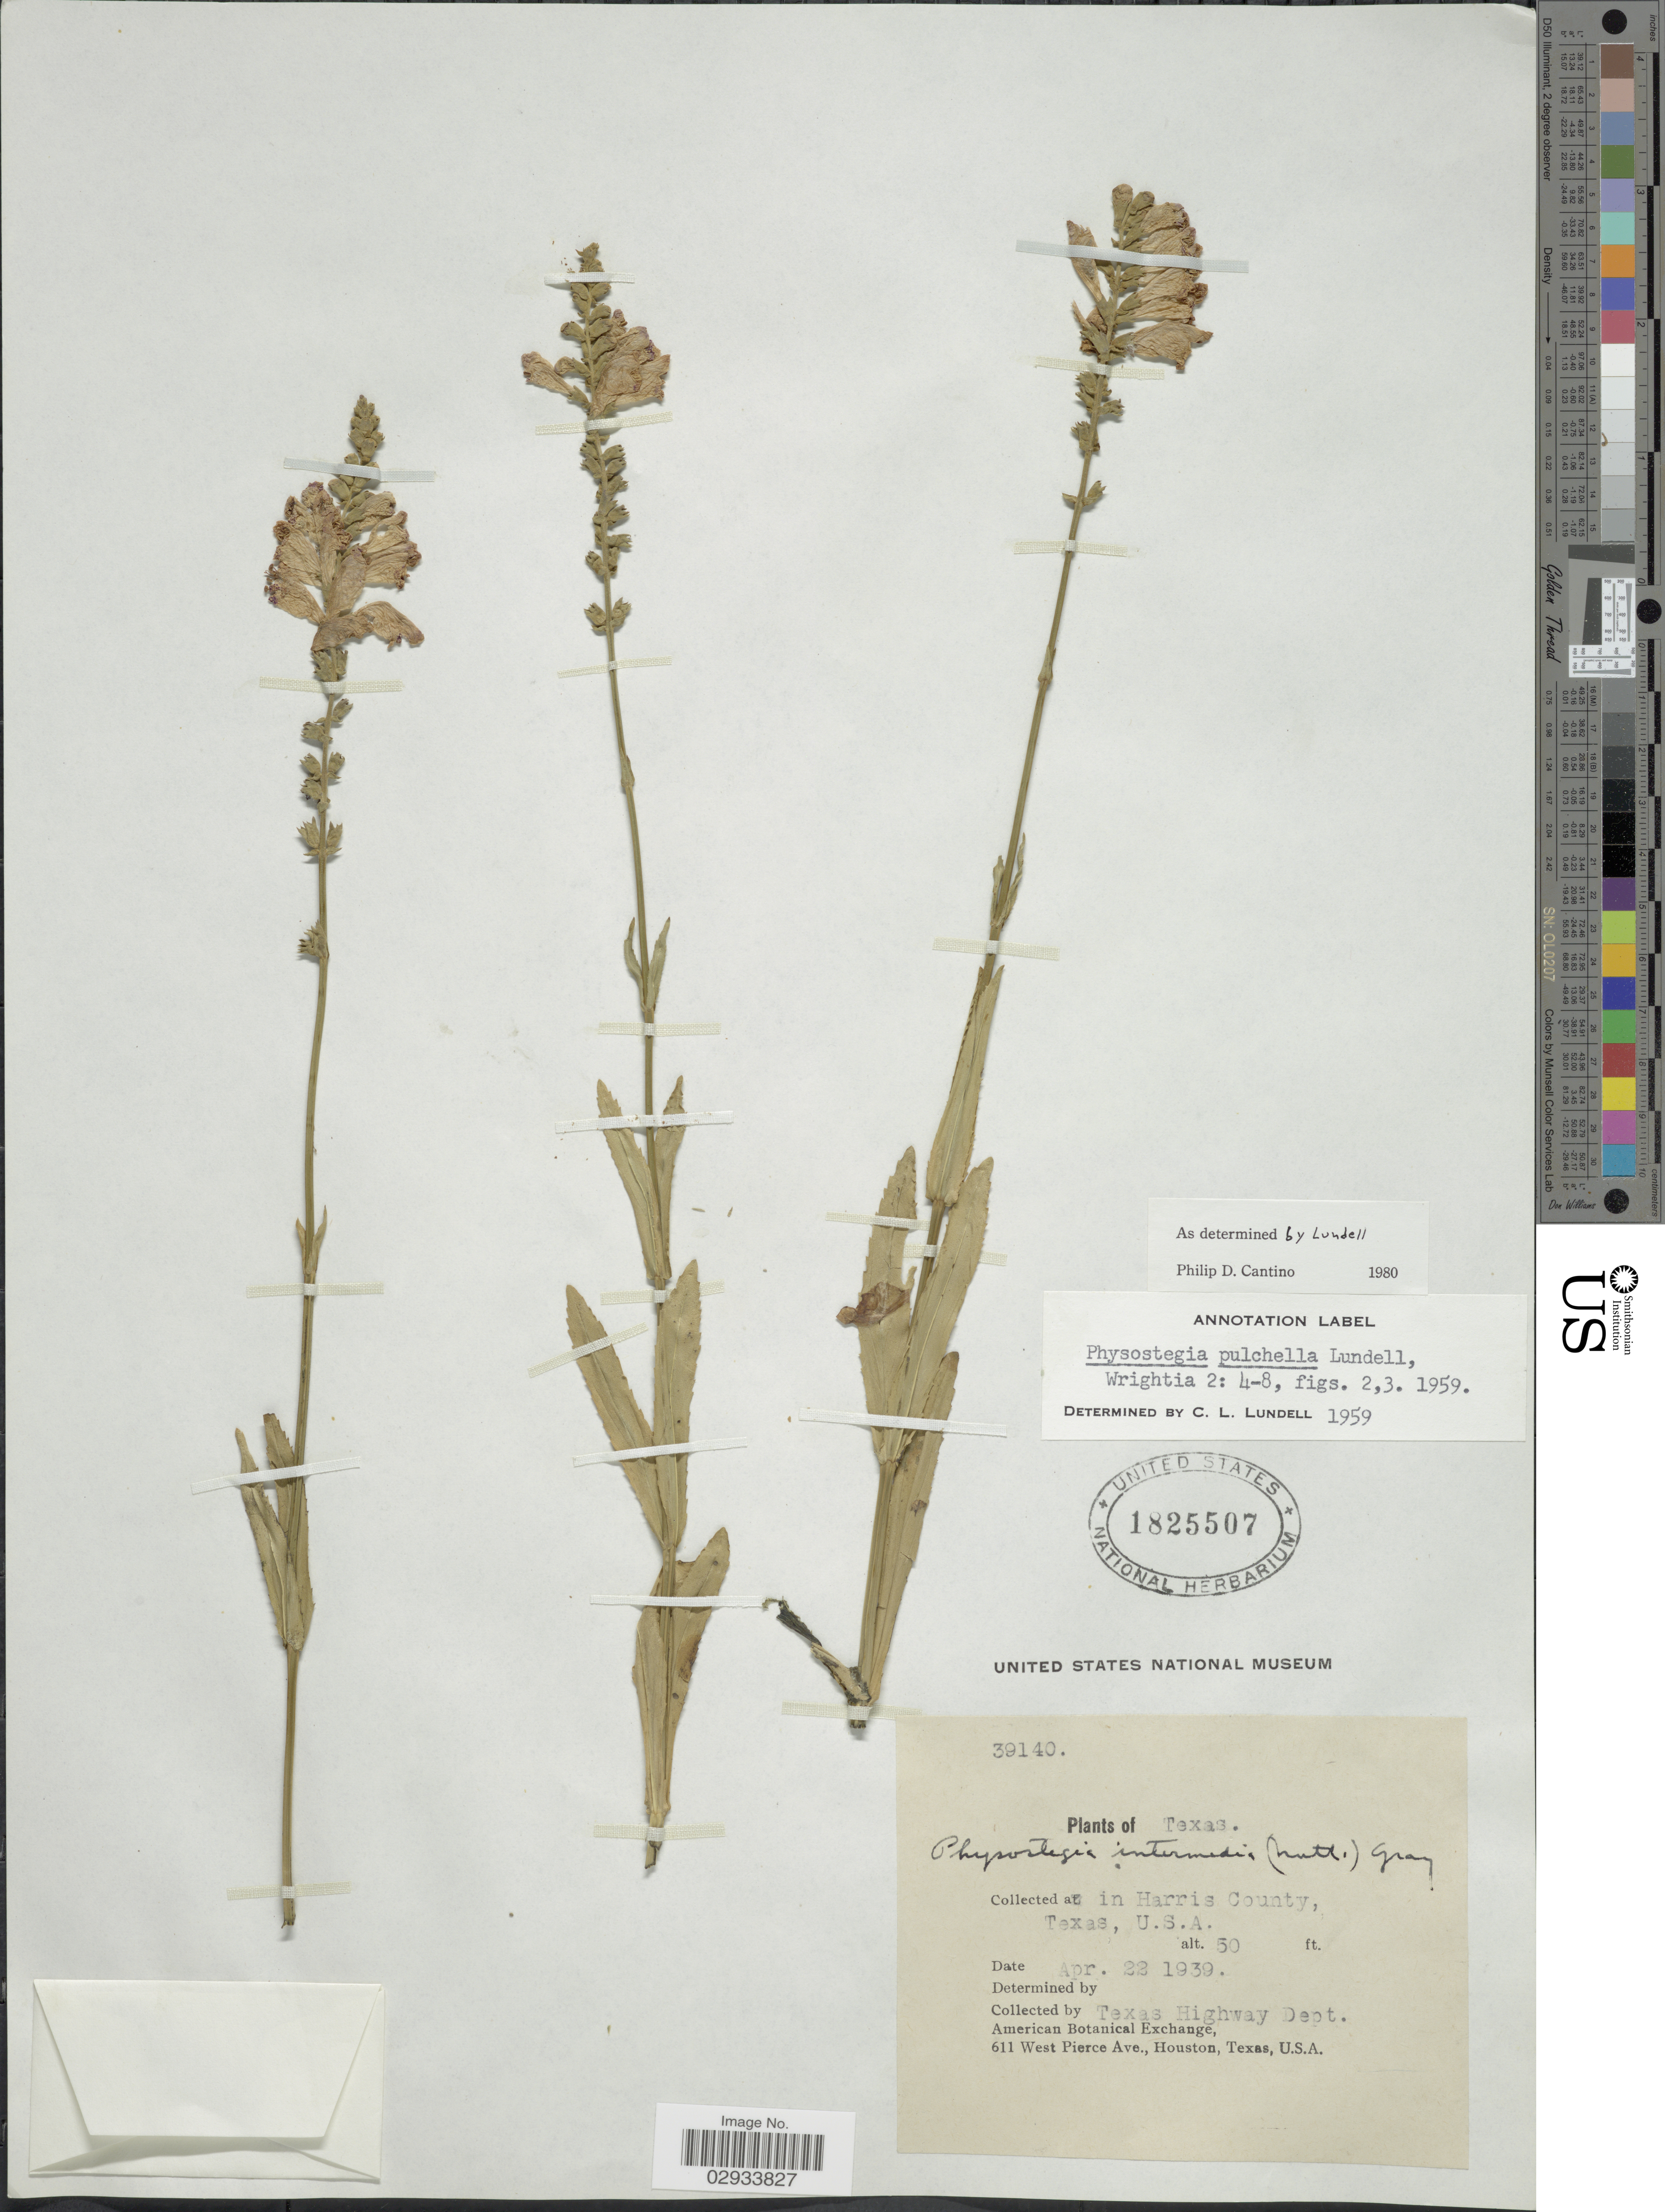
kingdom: Plantae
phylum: Tracheophyta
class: Magnoliopsida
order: Lamiales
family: Lamiaceae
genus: Physostegia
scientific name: Physostegia pulchella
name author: Lundell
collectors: Texas Highway Dept.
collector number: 39140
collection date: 1939-04-22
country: United States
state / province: Texas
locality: In Harris County.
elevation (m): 15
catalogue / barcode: US 1825507